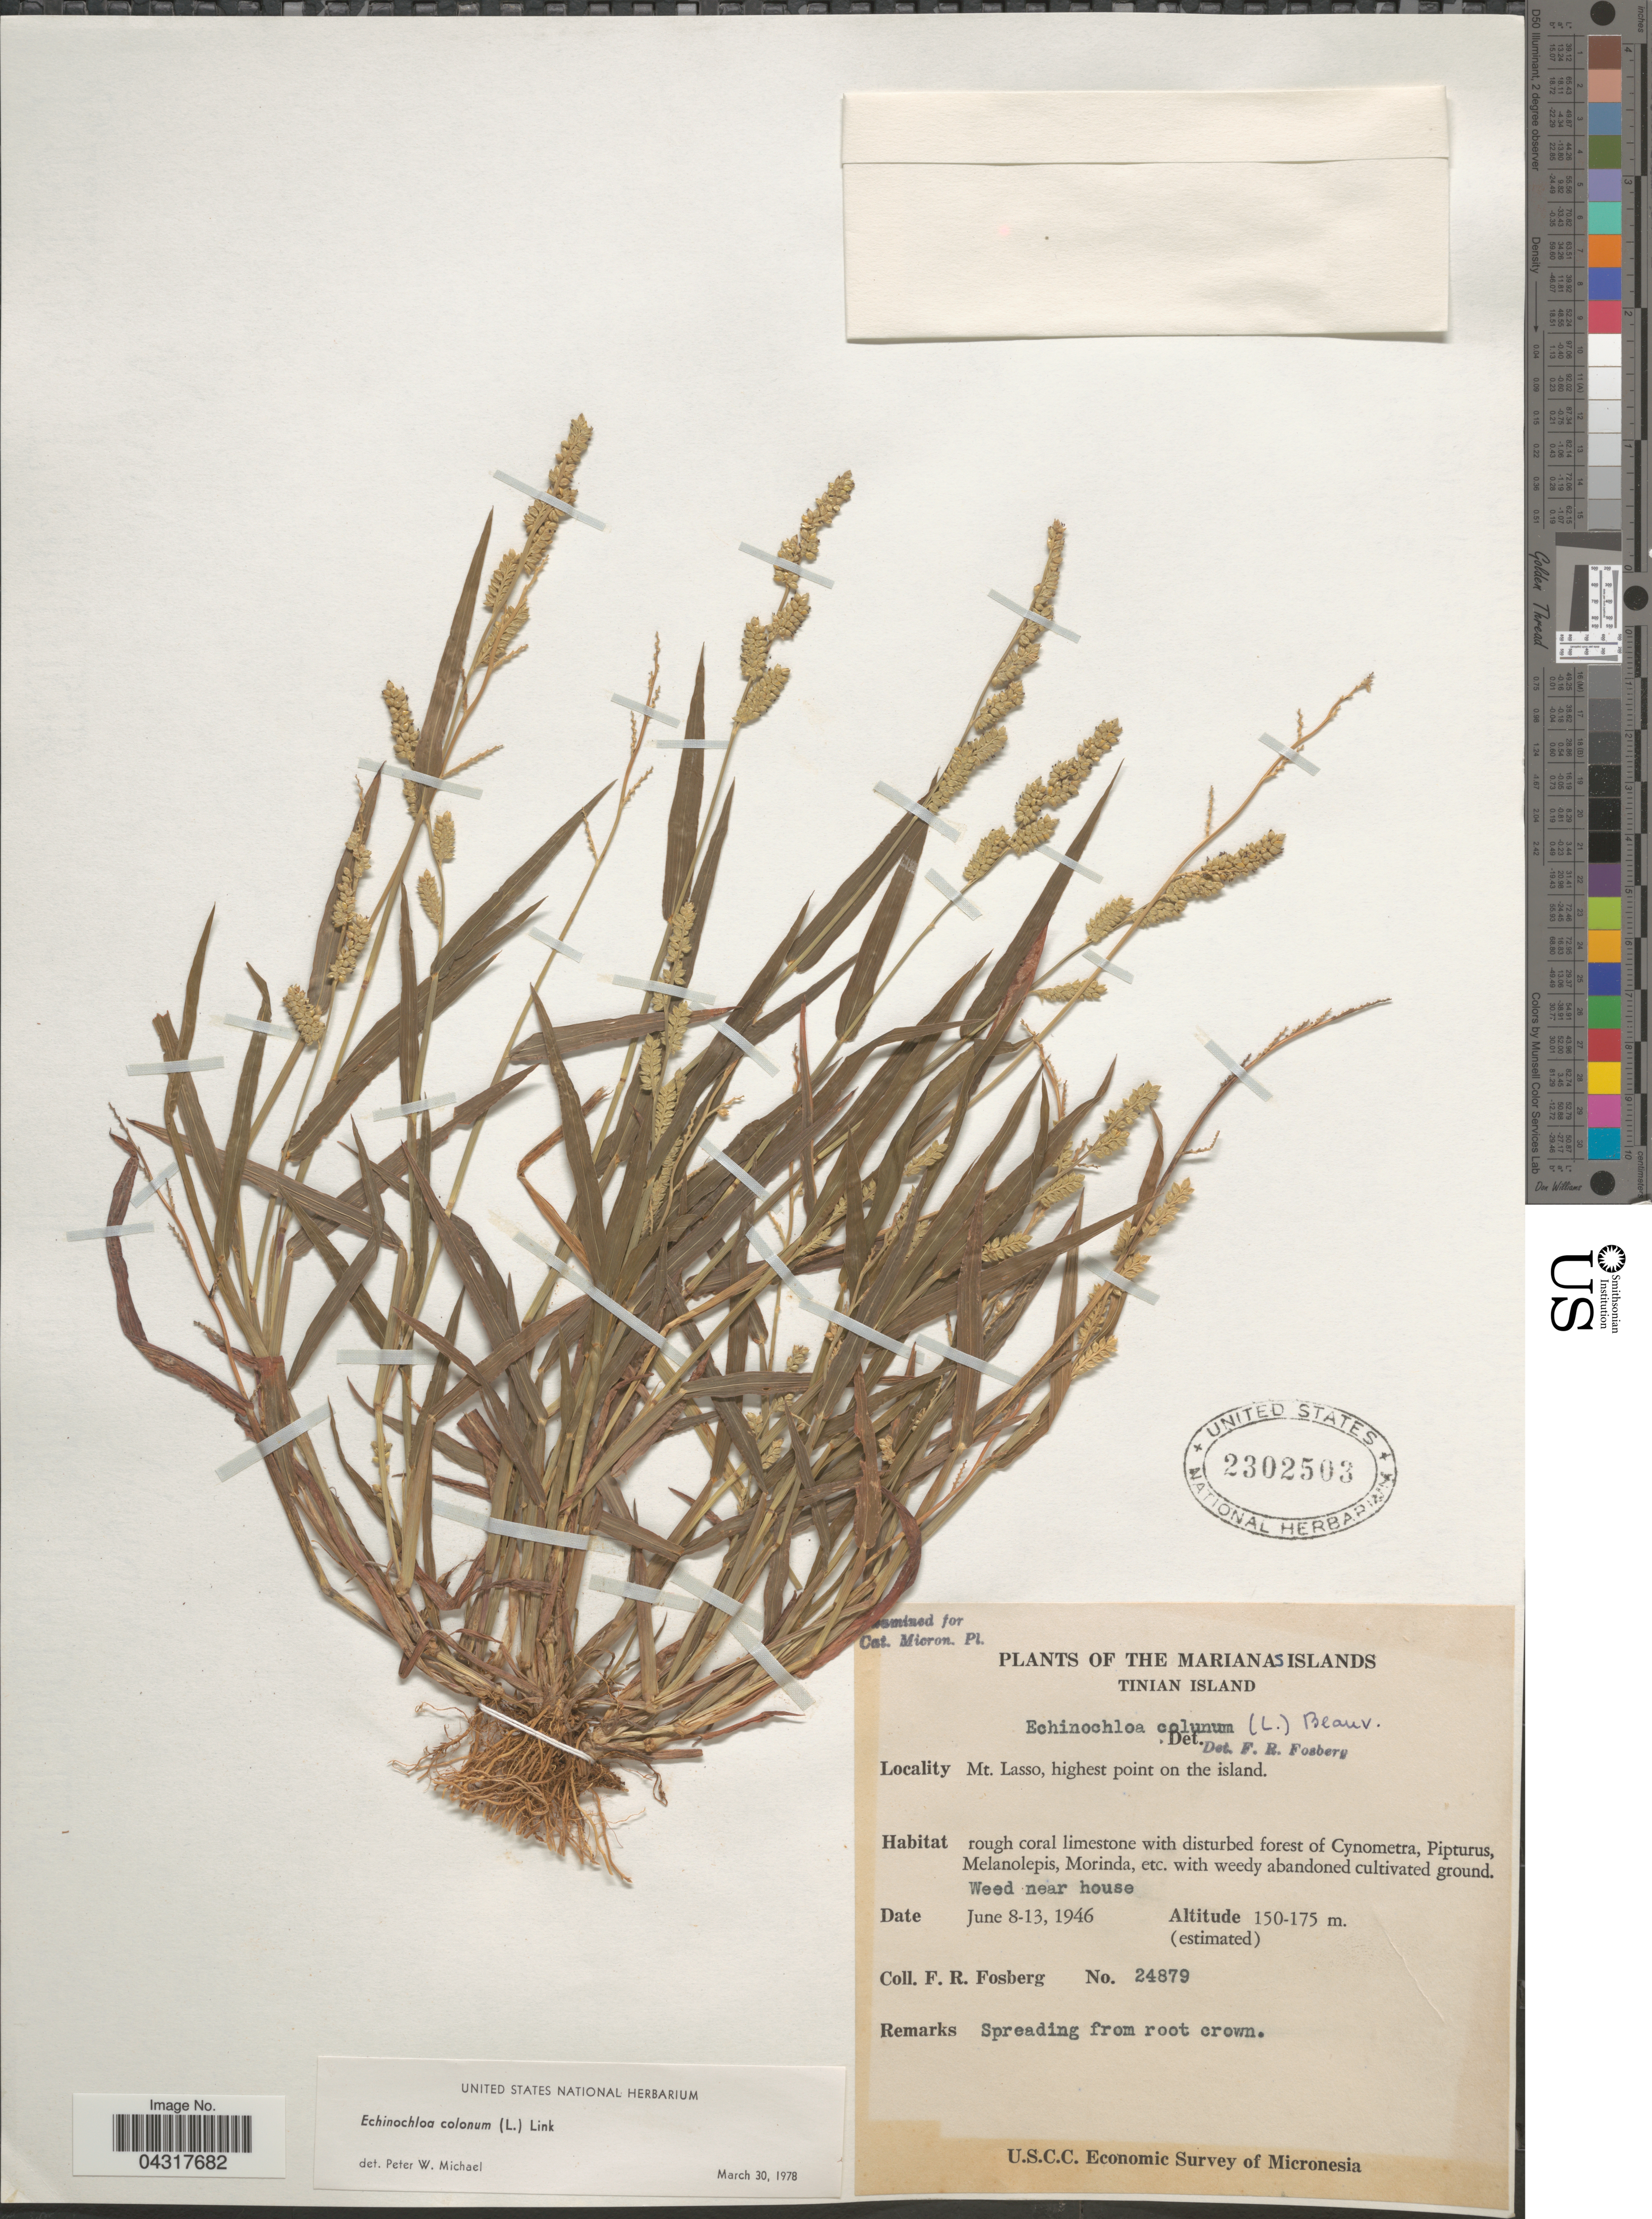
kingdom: Plantae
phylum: Tracheophyta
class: Liliopsida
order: Poales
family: Poaceae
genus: Echinochloa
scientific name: Echinochloa colona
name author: (L.) Link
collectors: F. R. Fosberg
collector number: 24879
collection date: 1946-06-08/1946-06-13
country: Northern Mariana Islands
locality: Marianas Islands. Tinian Island. Mt. Lasso, highest point on the island. U.S.C.C. Economic Survey of Micronesia.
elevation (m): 150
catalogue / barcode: US 2302503